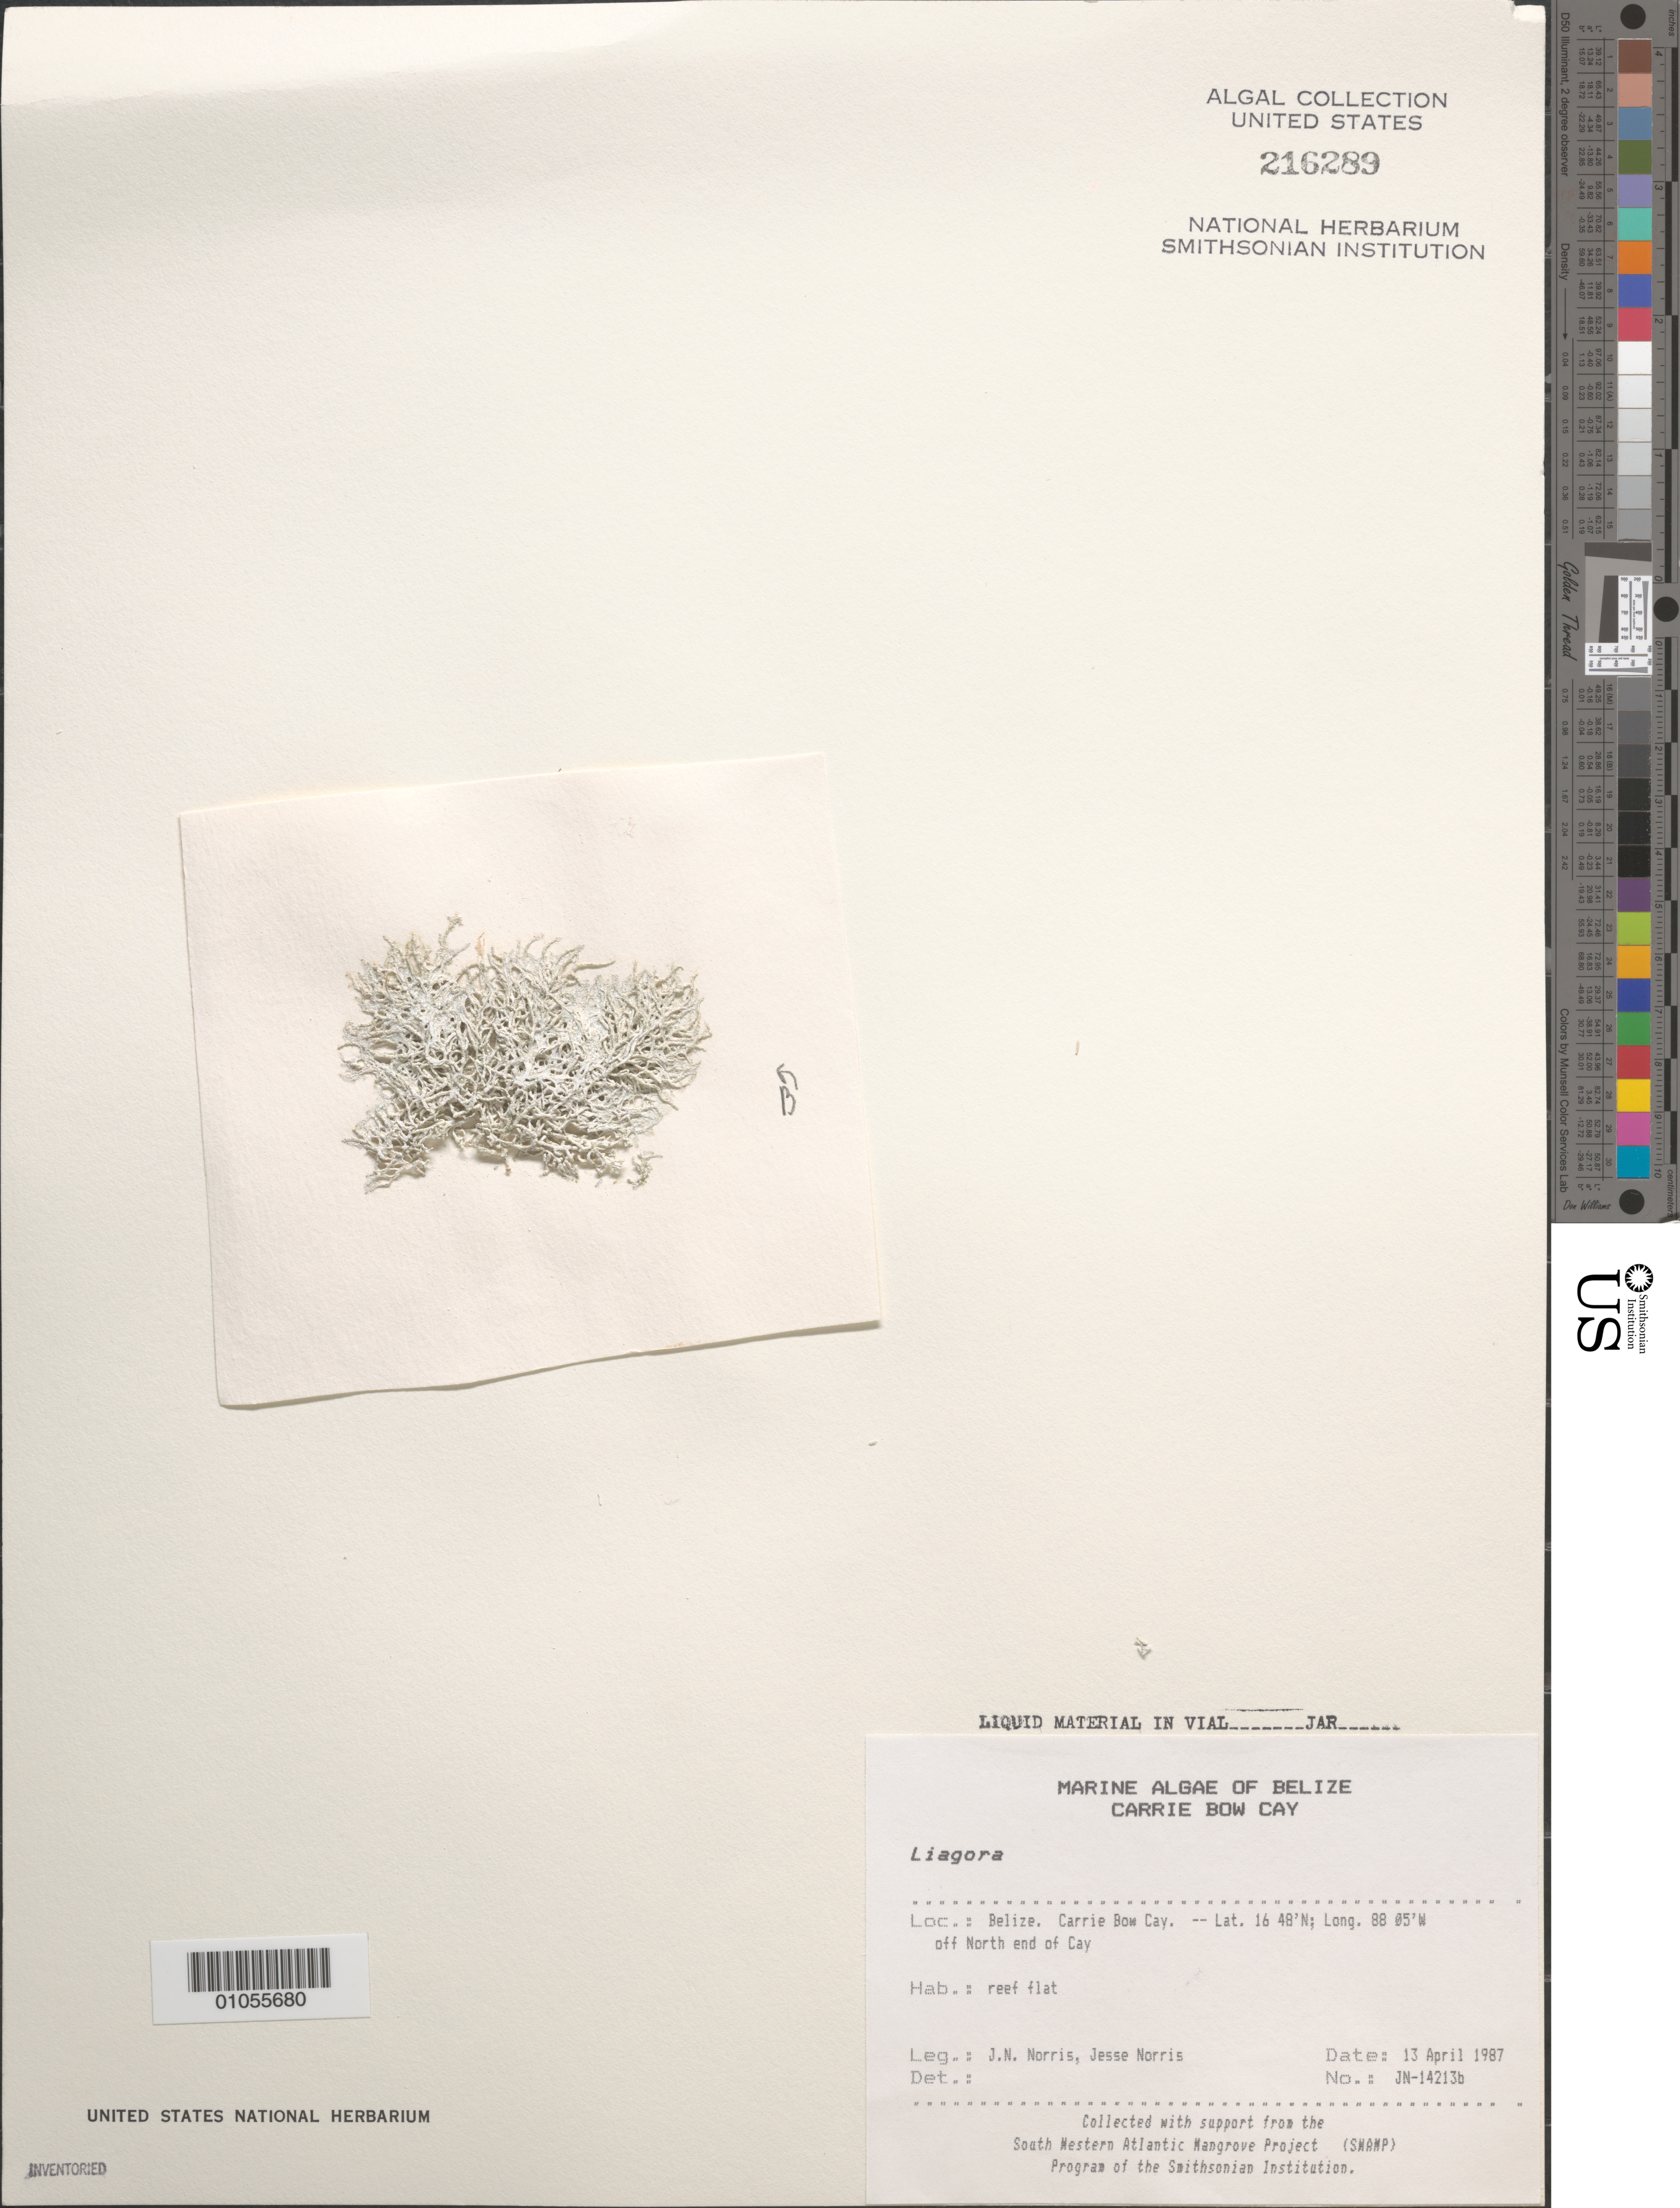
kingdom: Plantae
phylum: Rhodophyta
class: Florideophyceae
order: Nemaliales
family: Liagoraceae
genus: Liagora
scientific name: Liagora sp.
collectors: J. N. Norris & J. A. Norris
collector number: JN-14213B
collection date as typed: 13 Apr 1987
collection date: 1987-04-13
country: Belize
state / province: Stann Creek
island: Carrie Bow Cay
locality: Off north end of the cay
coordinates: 16 48'N, 88 05'W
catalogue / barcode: US 216289